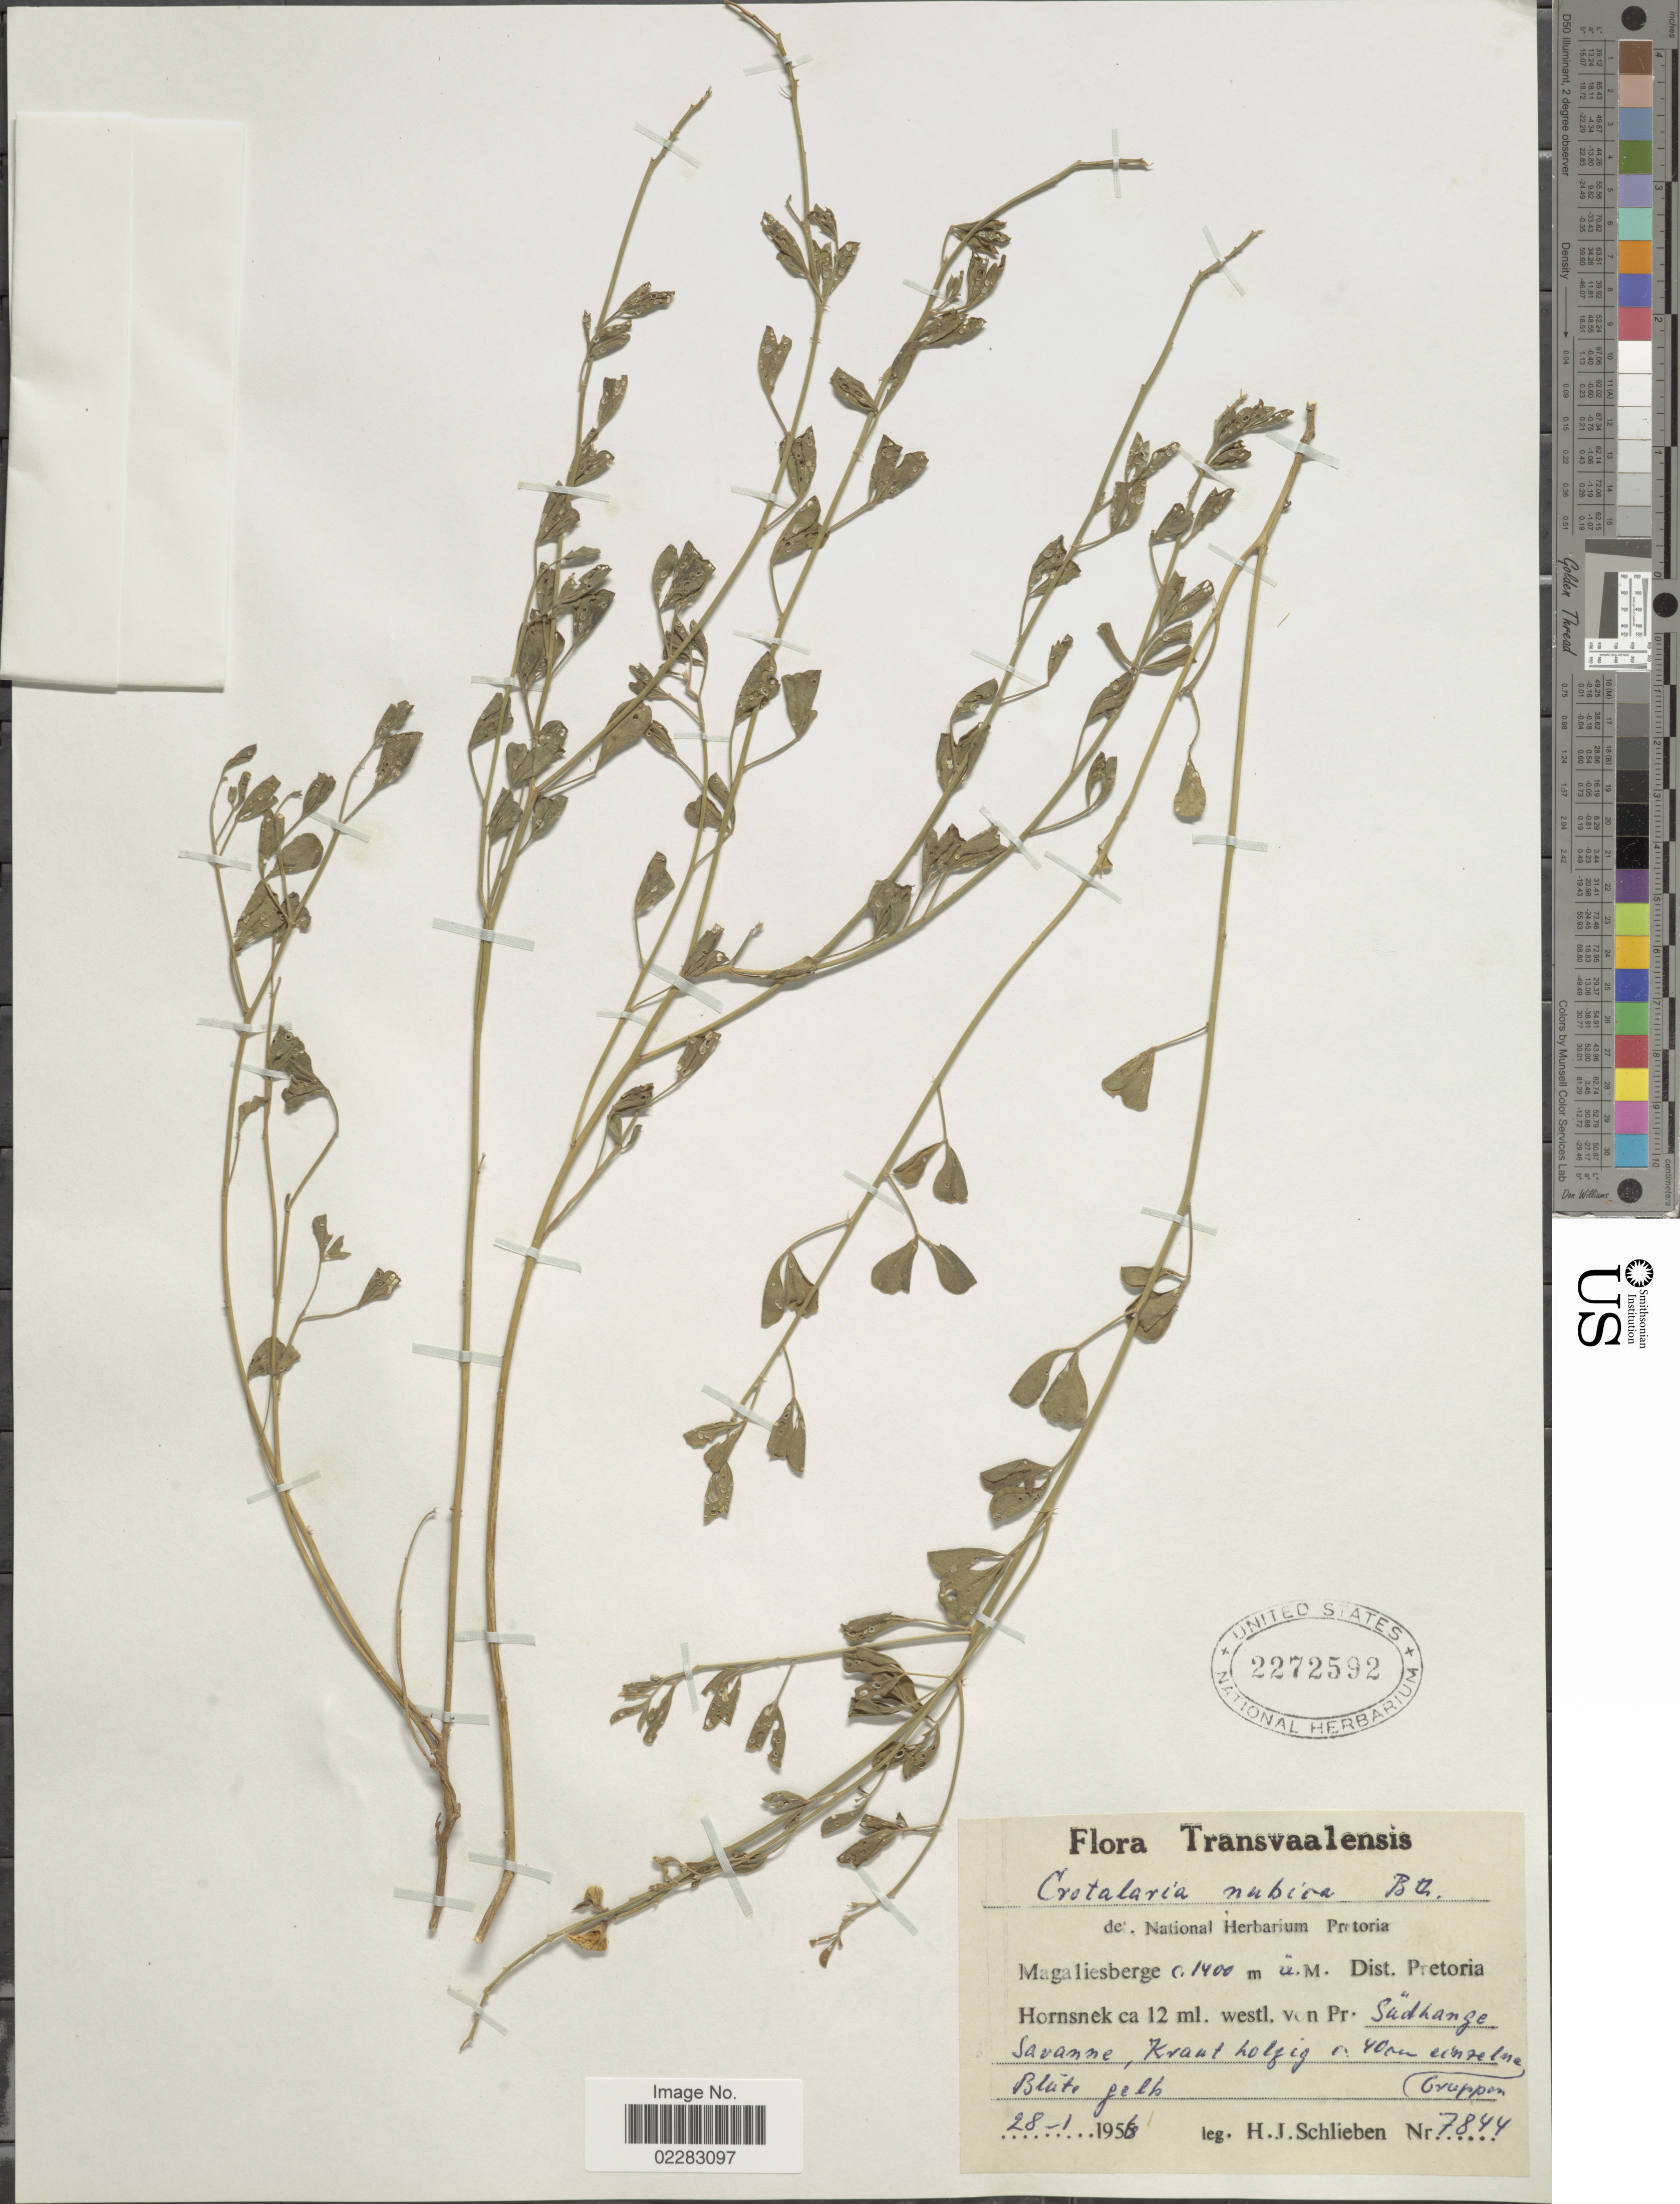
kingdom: Plantae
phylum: Tracheophyta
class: Magnoliopsida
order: Fabales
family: Fabaceae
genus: Crotalaria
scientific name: Crotalaria nubica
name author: Benth.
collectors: H. J. Schlieben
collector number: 7844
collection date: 1956-01-28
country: South Africa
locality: Transvaalensis, Magaliesberge, Dist. Pretoria, Horsnek ca 12 ml. westl. von Pr. Südhange savanne, Kraut holzig, einzelne gruppen Blüte gelb.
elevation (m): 1400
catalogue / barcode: US 2272592